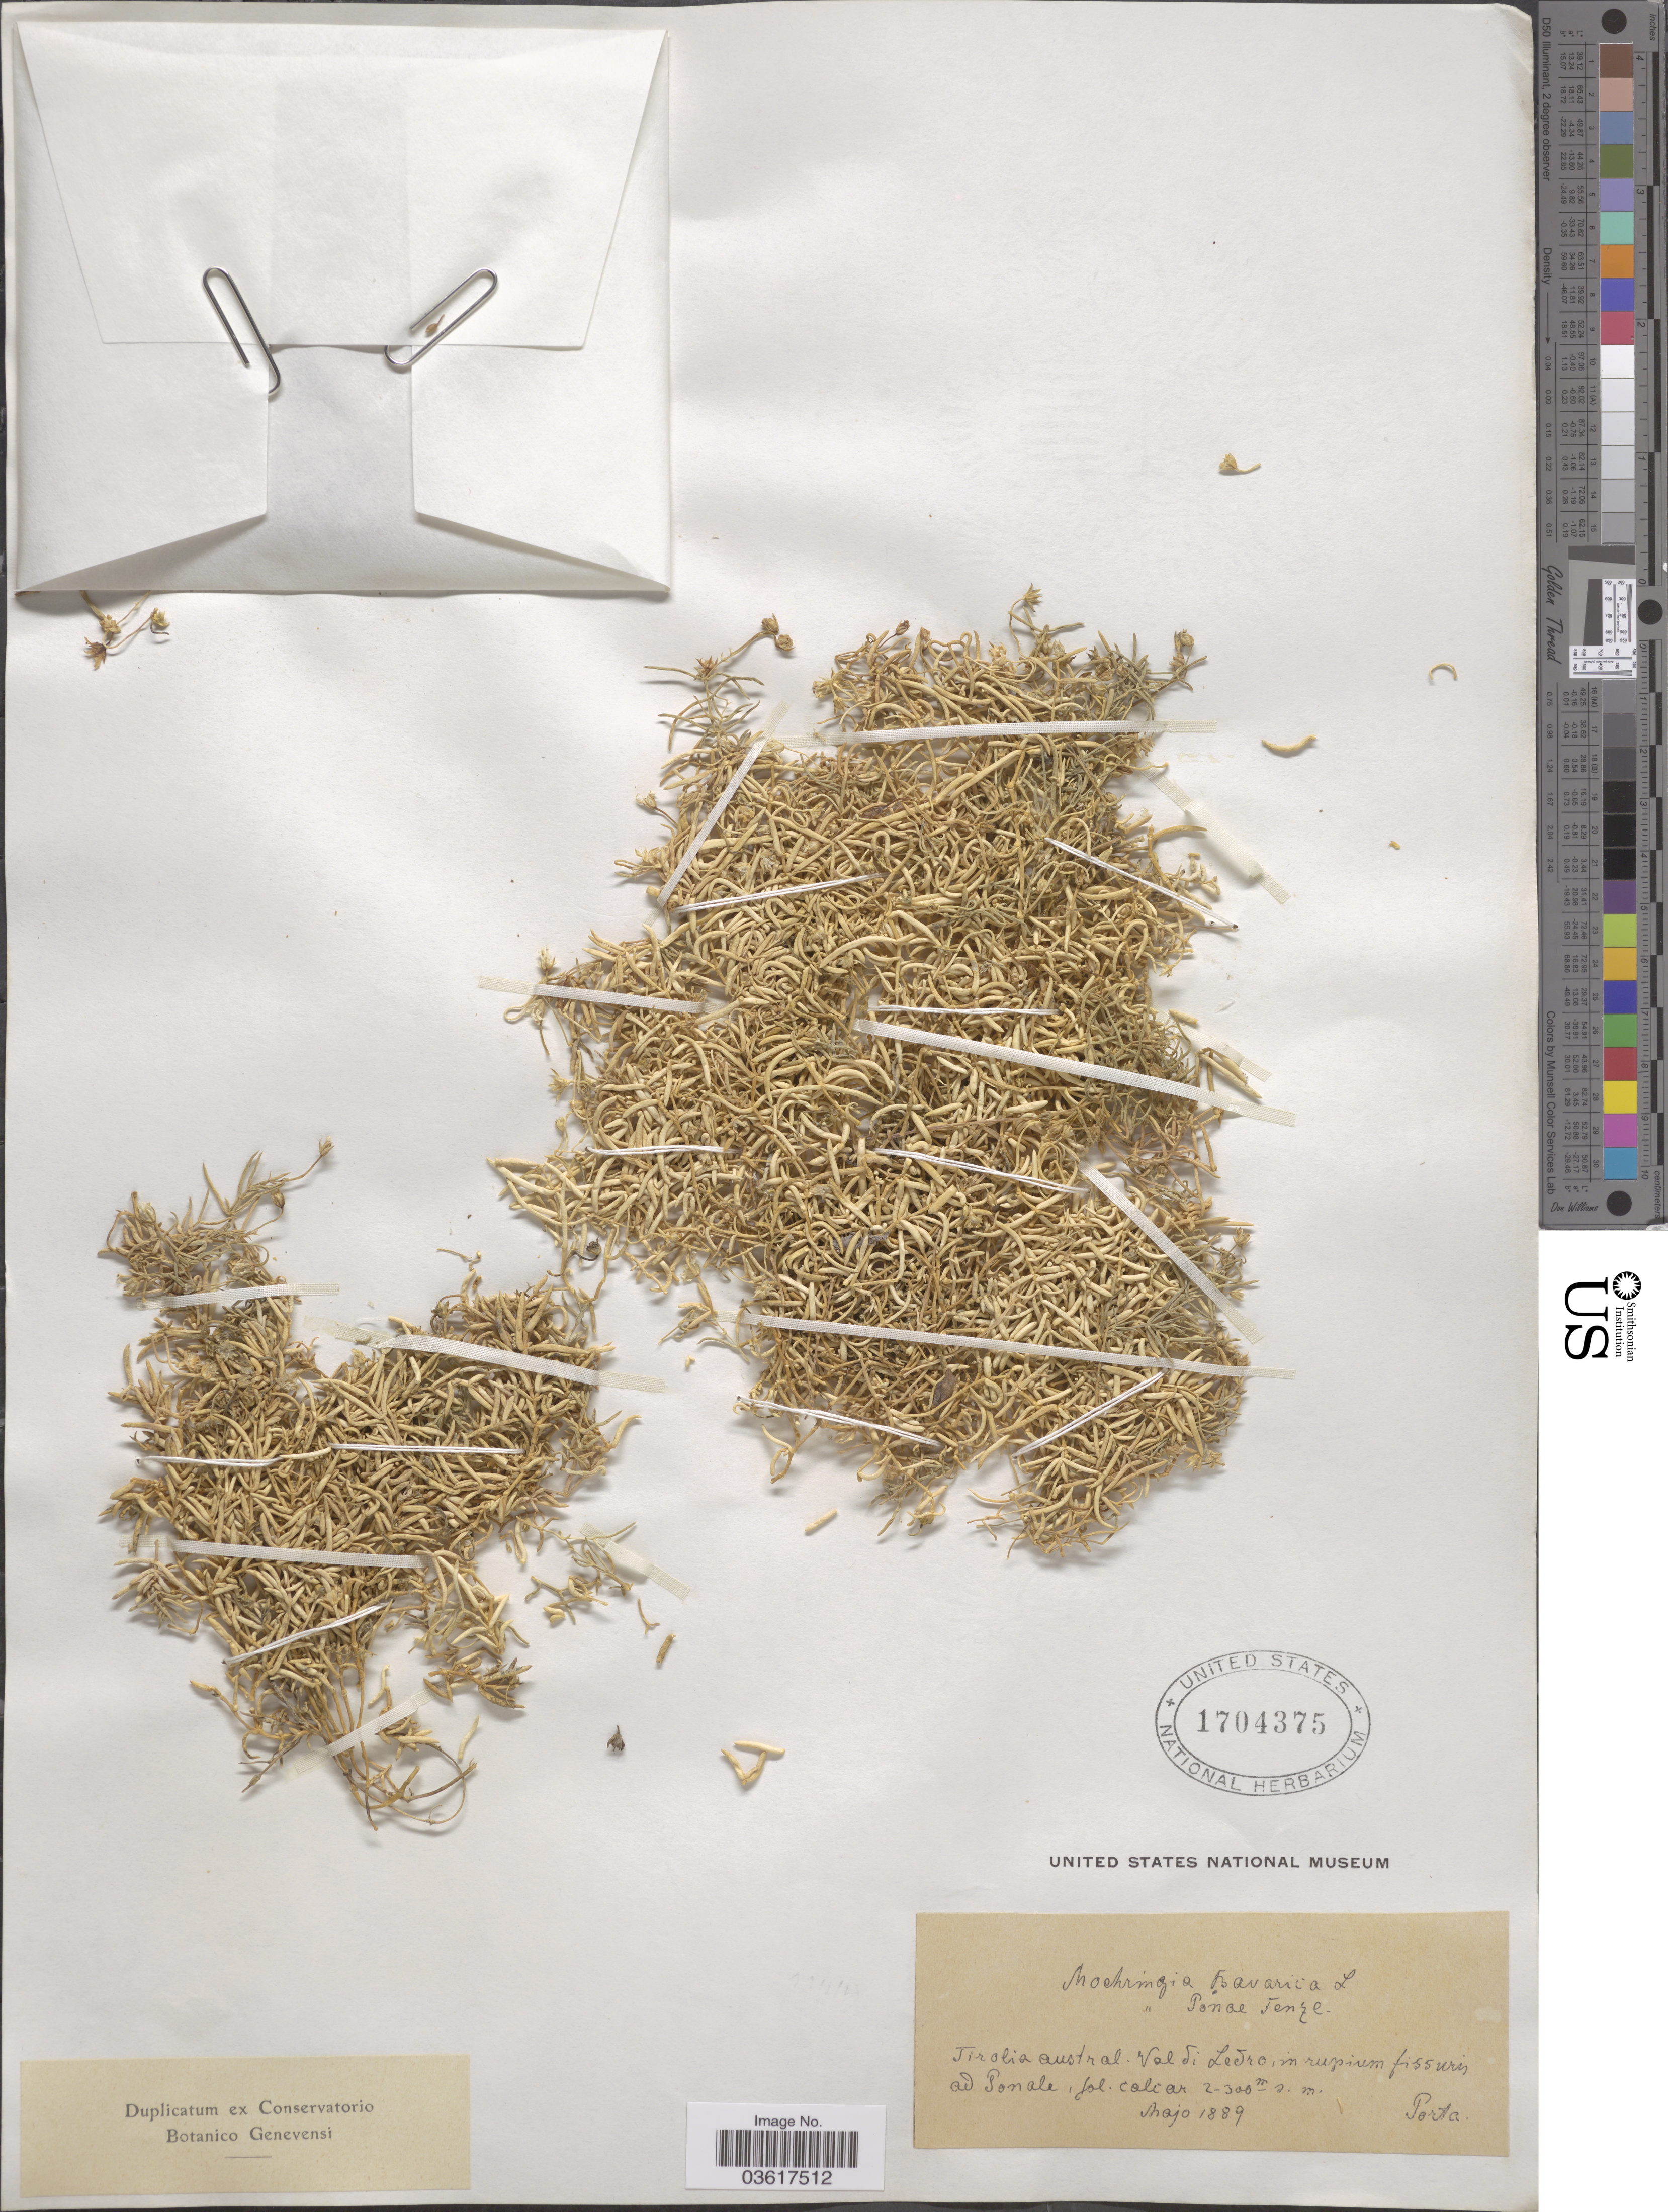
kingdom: Plantae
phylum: Tracheophyta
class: Magnoliopsida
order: Caryophyllales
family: Caryophyllaceae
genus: Moehringia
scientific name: Moehringia bavarica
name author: (L.) Gren.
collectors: -- Porta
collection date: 1889-05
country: Italy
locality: Tirolia austral. Valdi Ledro, in rupium fissuris ad Ponale.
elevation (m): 200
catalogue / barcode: US 1704375